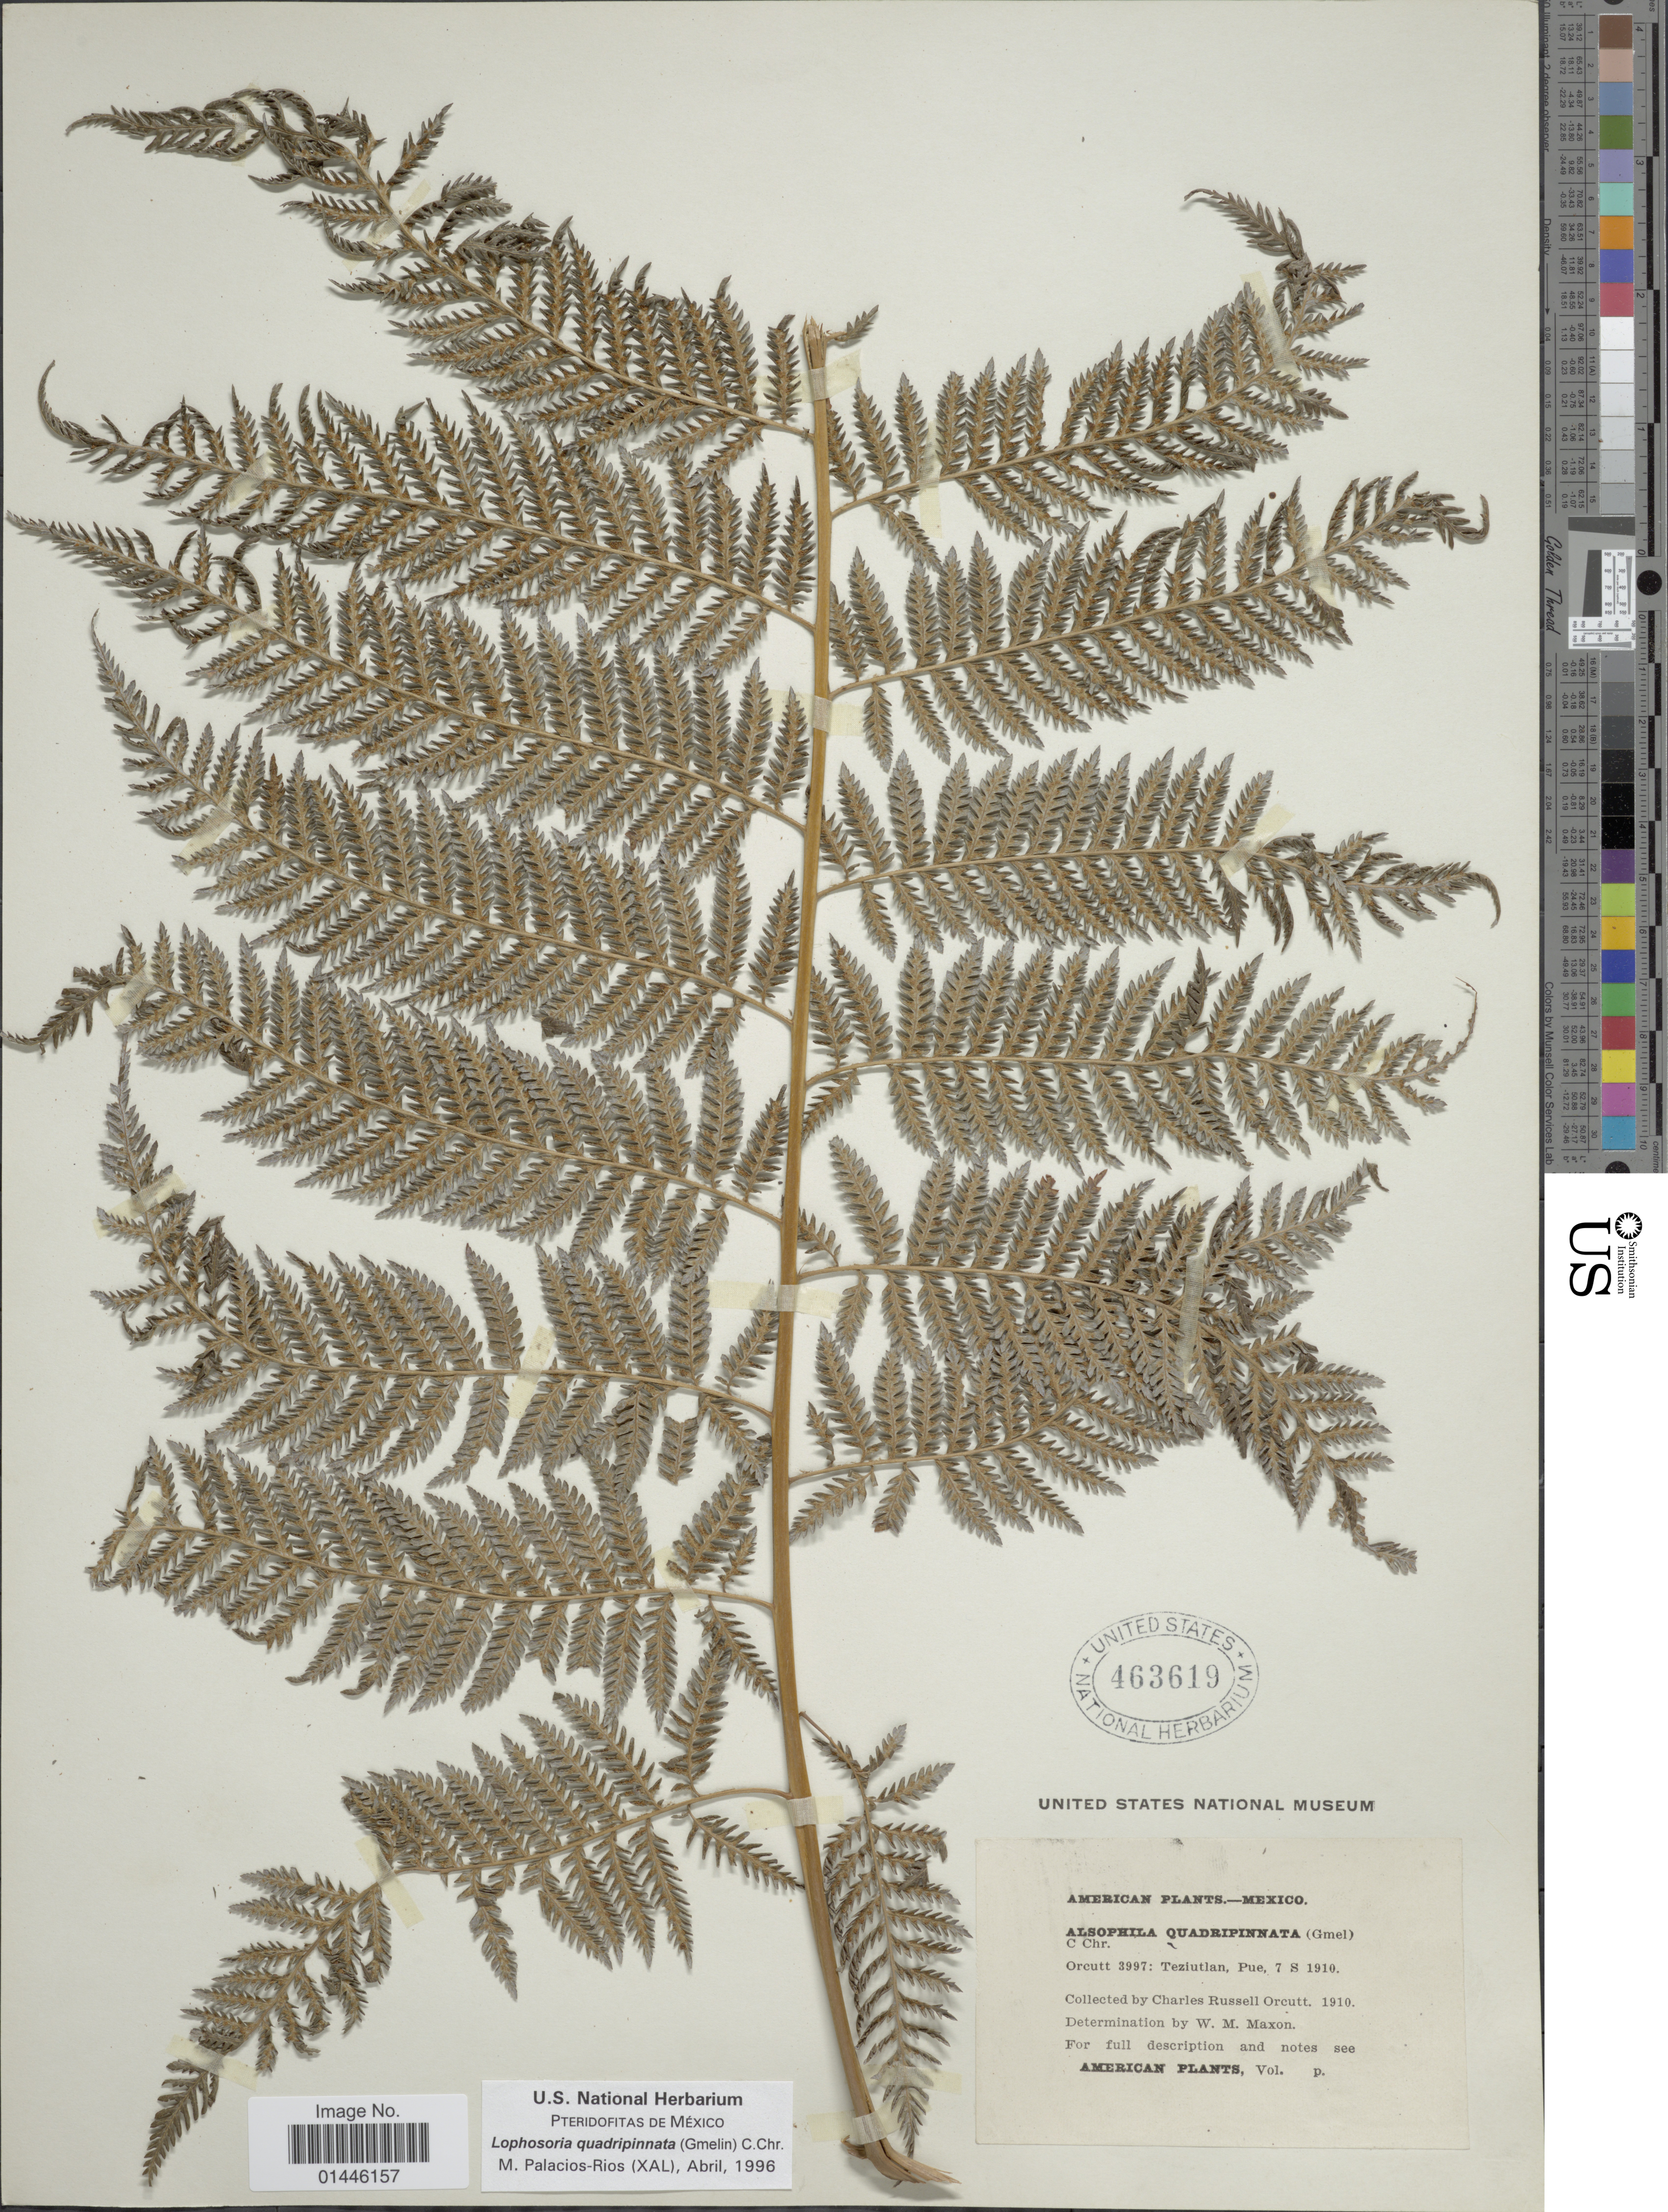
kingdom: Plantae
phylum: Tracheophyta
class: Polypodiopsida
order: Cyatheales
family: Dicksoniaceae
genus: Lophosoria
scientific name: Lophosoria quadripinnata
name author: (J.F. Gmel.) C. Chr.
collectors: -- Orcutt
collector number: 3997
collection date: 1910-09-07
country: Mexico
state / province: Puebla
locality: Teziutlan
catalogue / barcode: US 463619